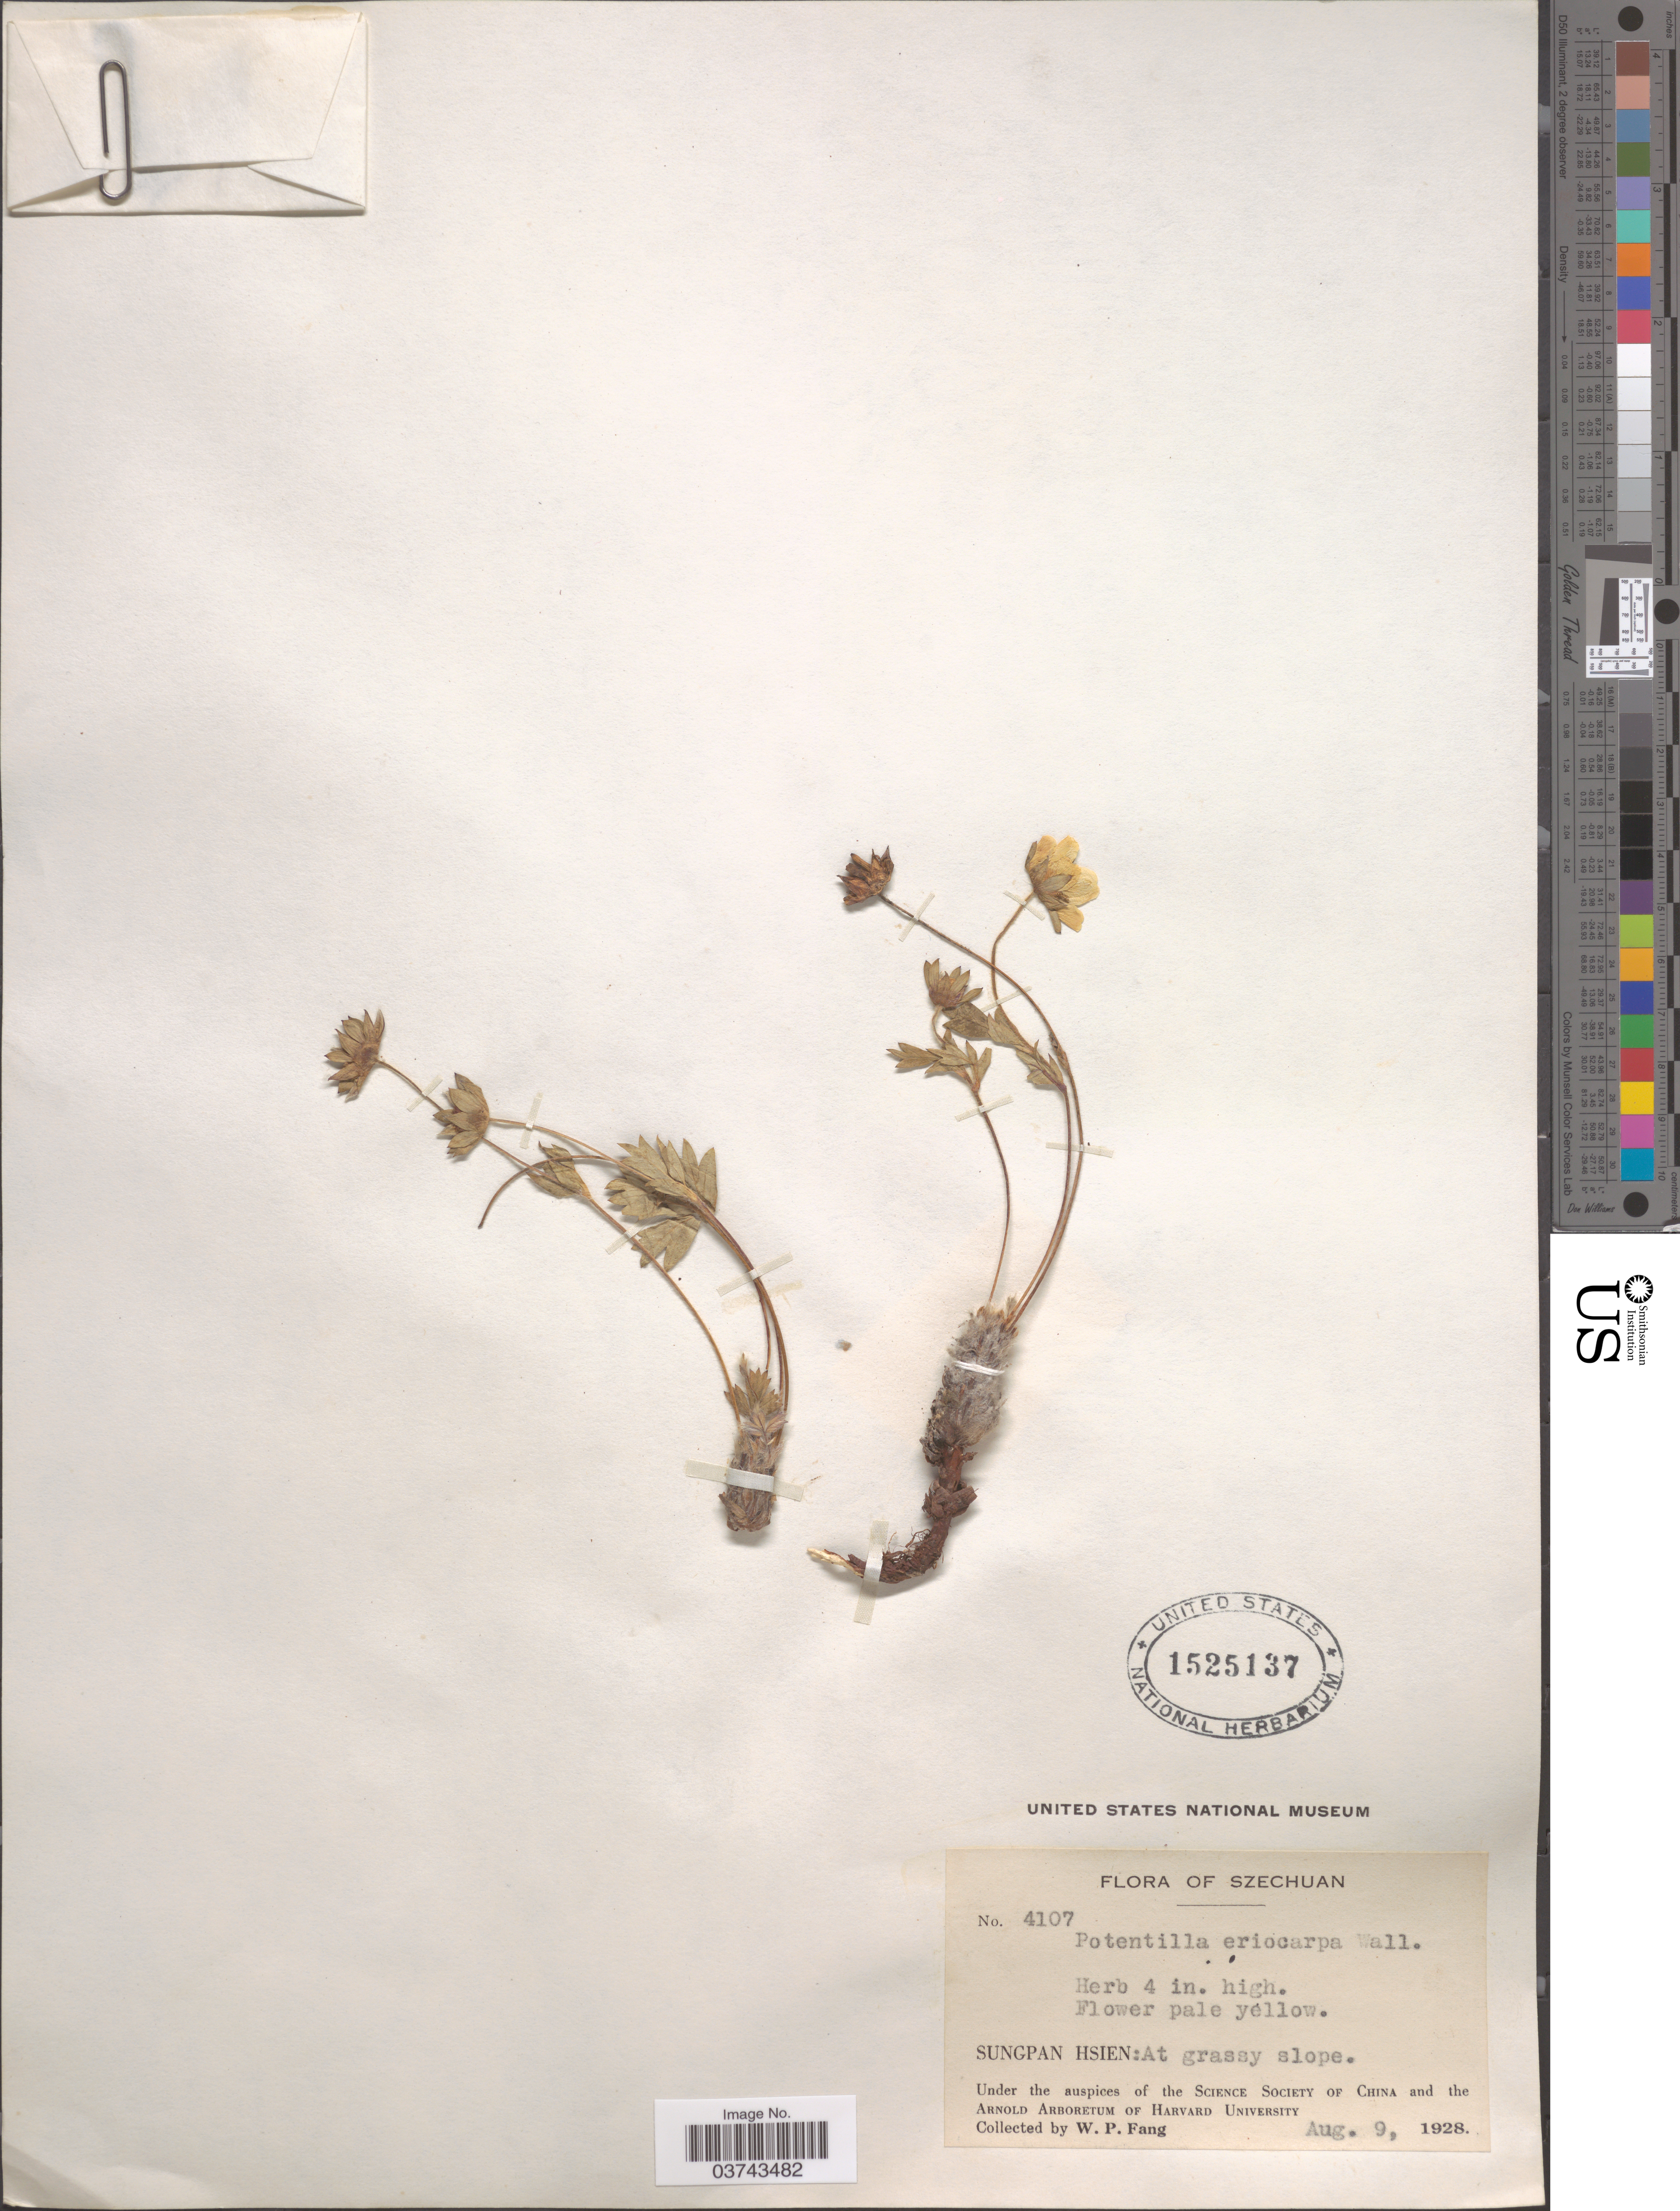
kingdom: Plantae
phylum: Tracheophyta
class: Magnoliopsida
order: Rosales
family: Rosaceae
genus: Potentilla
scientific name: Potentilla eriocarpa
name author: Wall. ex Lehm.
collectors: W. P. Fang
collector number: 4107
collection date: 1928-08-09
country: China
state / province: Sichuan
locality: Szechuan. Sungpan Hsien.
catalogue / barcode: US 1525137